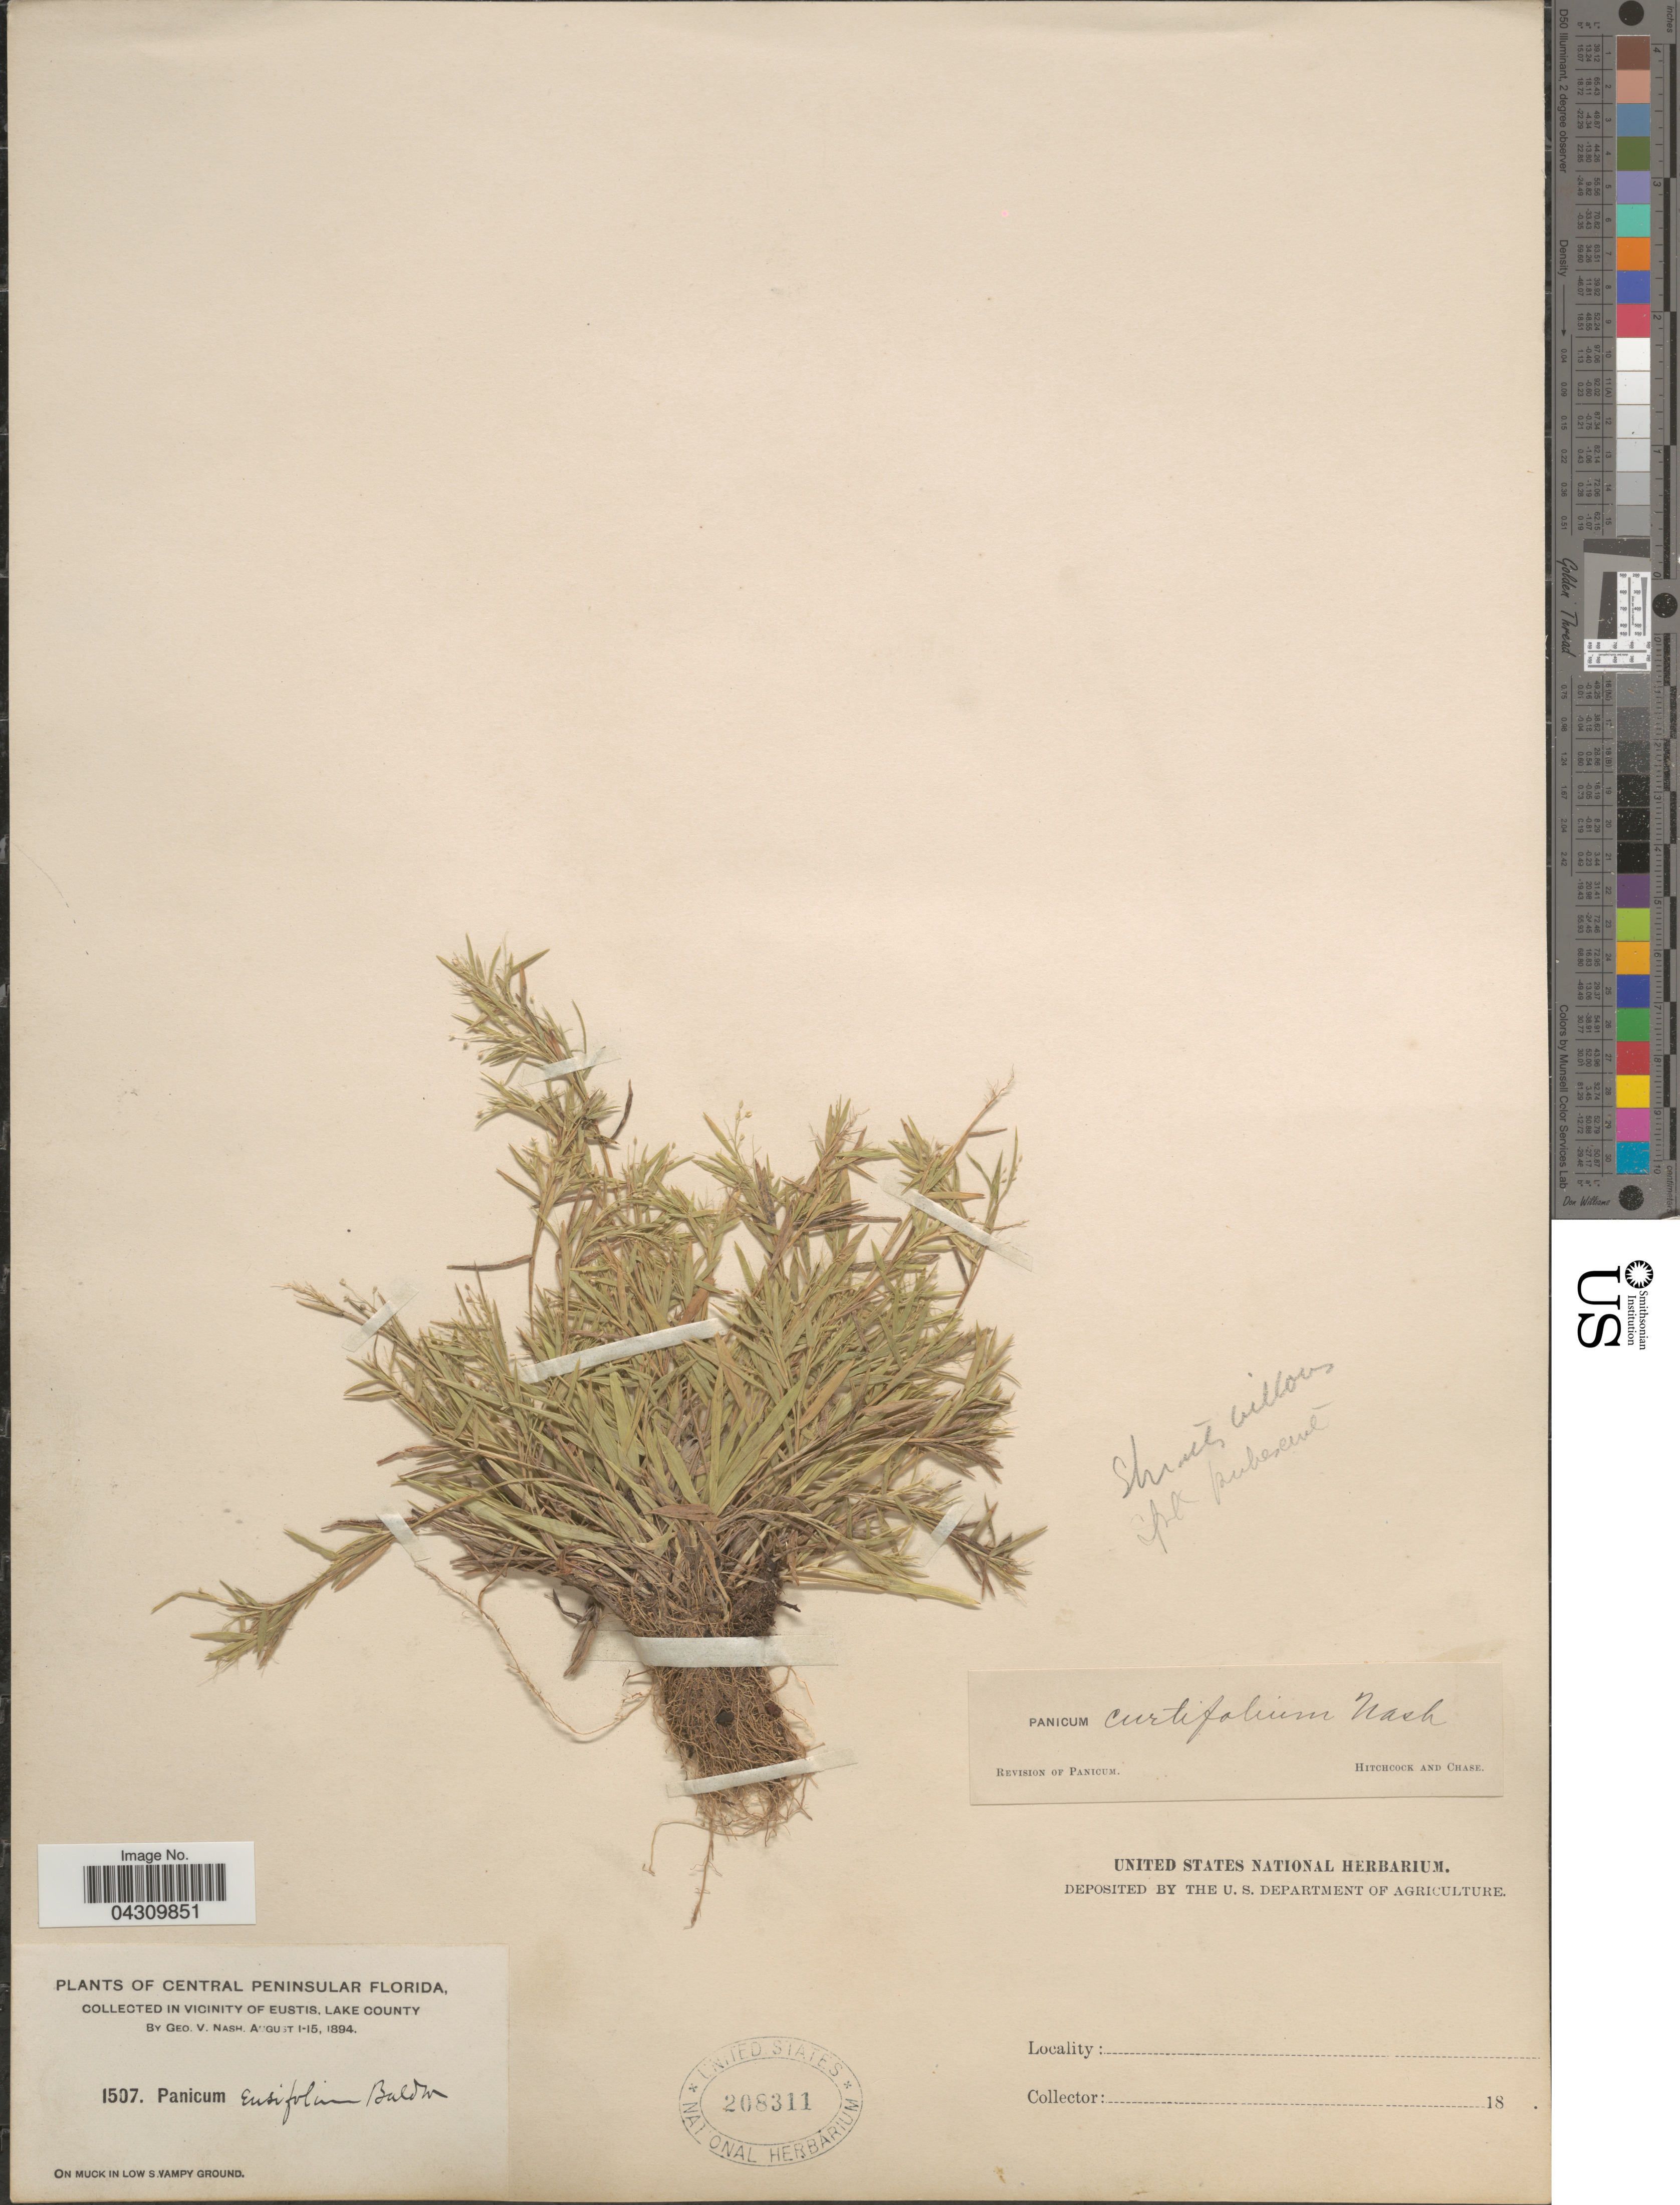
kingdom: Plantae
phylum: Tracheophyta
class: Liliopsida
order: Poales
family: Poaceae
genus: Dichanthelium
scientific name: Dichanthelium acuminatum var. acuminatum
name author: (Sw.) Gould & C.A. Clark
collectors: G. V. Nash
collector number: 1507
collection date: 1894-08-01/1894-08-15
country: United States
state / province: Florida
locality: Central Peninsular Florida. In vicinity of Eustis, Lake County.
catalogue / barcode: US 208311